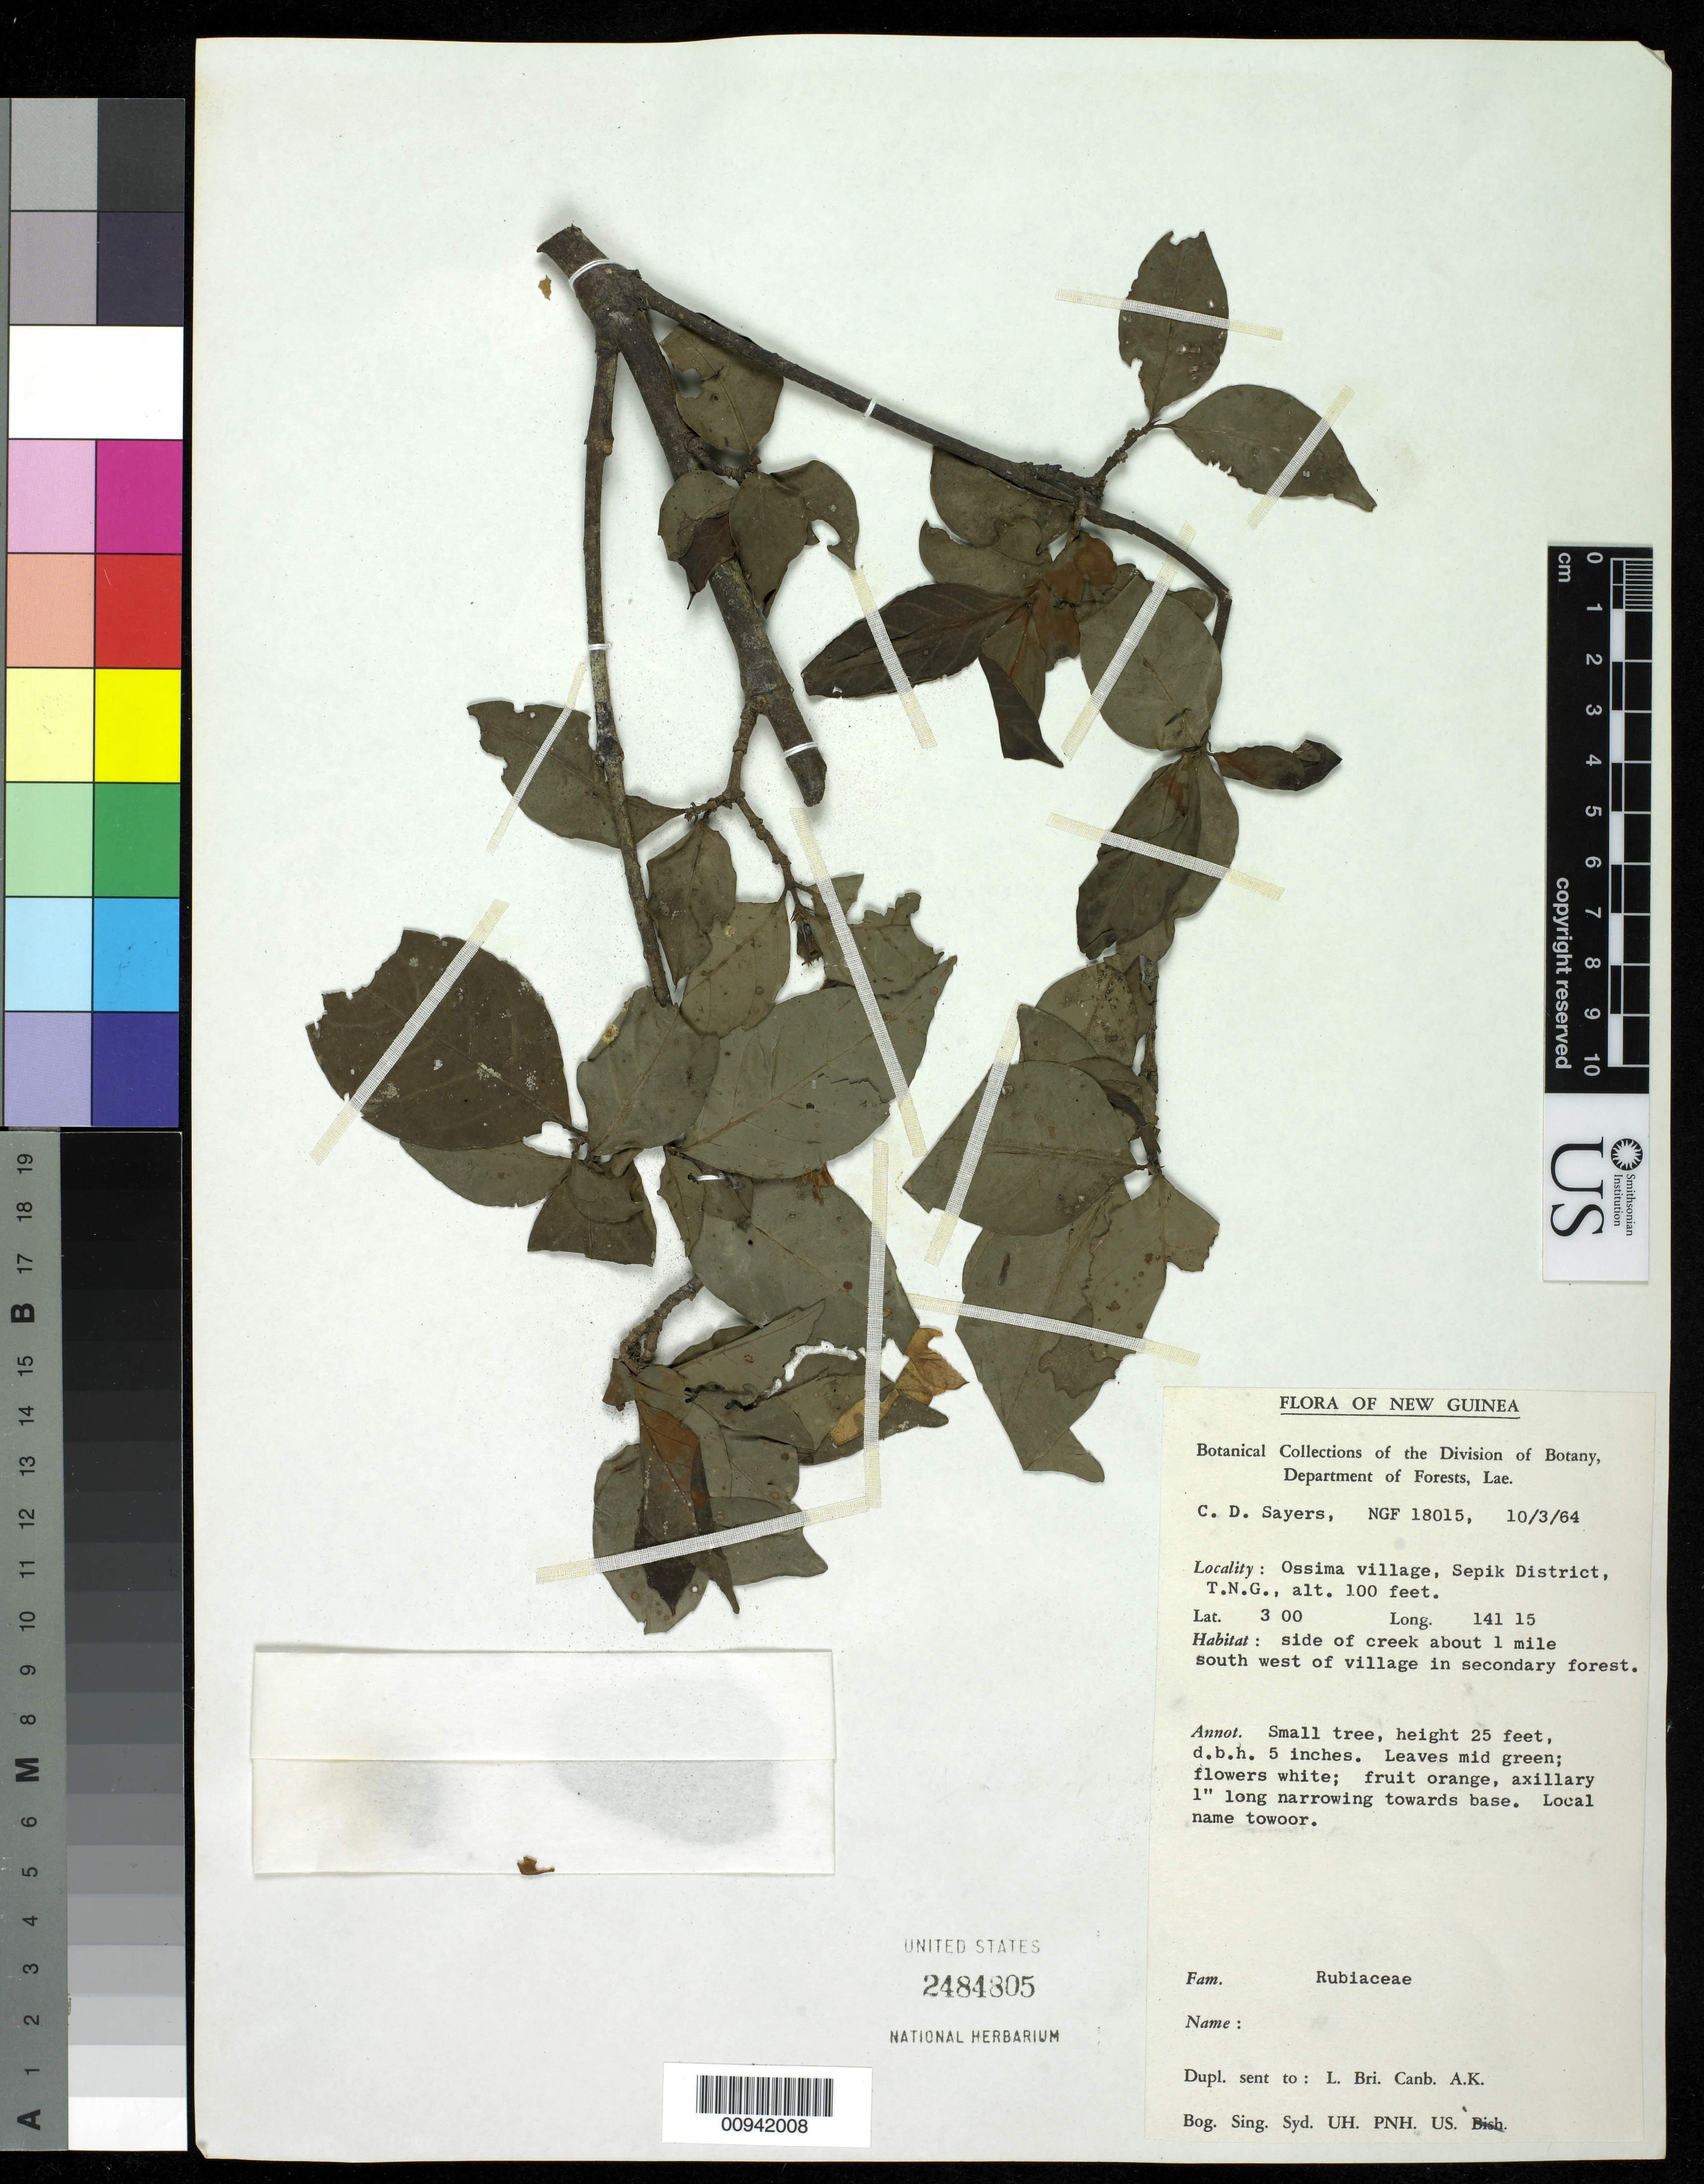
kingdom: Plantae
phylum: Tracheophyta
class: Magnoliopsida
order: Gentianales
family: Rubiaceae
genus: Randia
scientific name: Randia sp.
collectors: C. Sayers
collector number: NGF 18015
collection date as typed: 10 Mar 1964 or 03 Oct 1964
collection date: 1964-03-10 or 1964-10-03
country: Papua New Guinea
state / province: Sepik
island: New Guinea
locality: Ossima village, Sepik District, T.N.G.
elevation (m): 30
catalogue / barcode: US 2484805